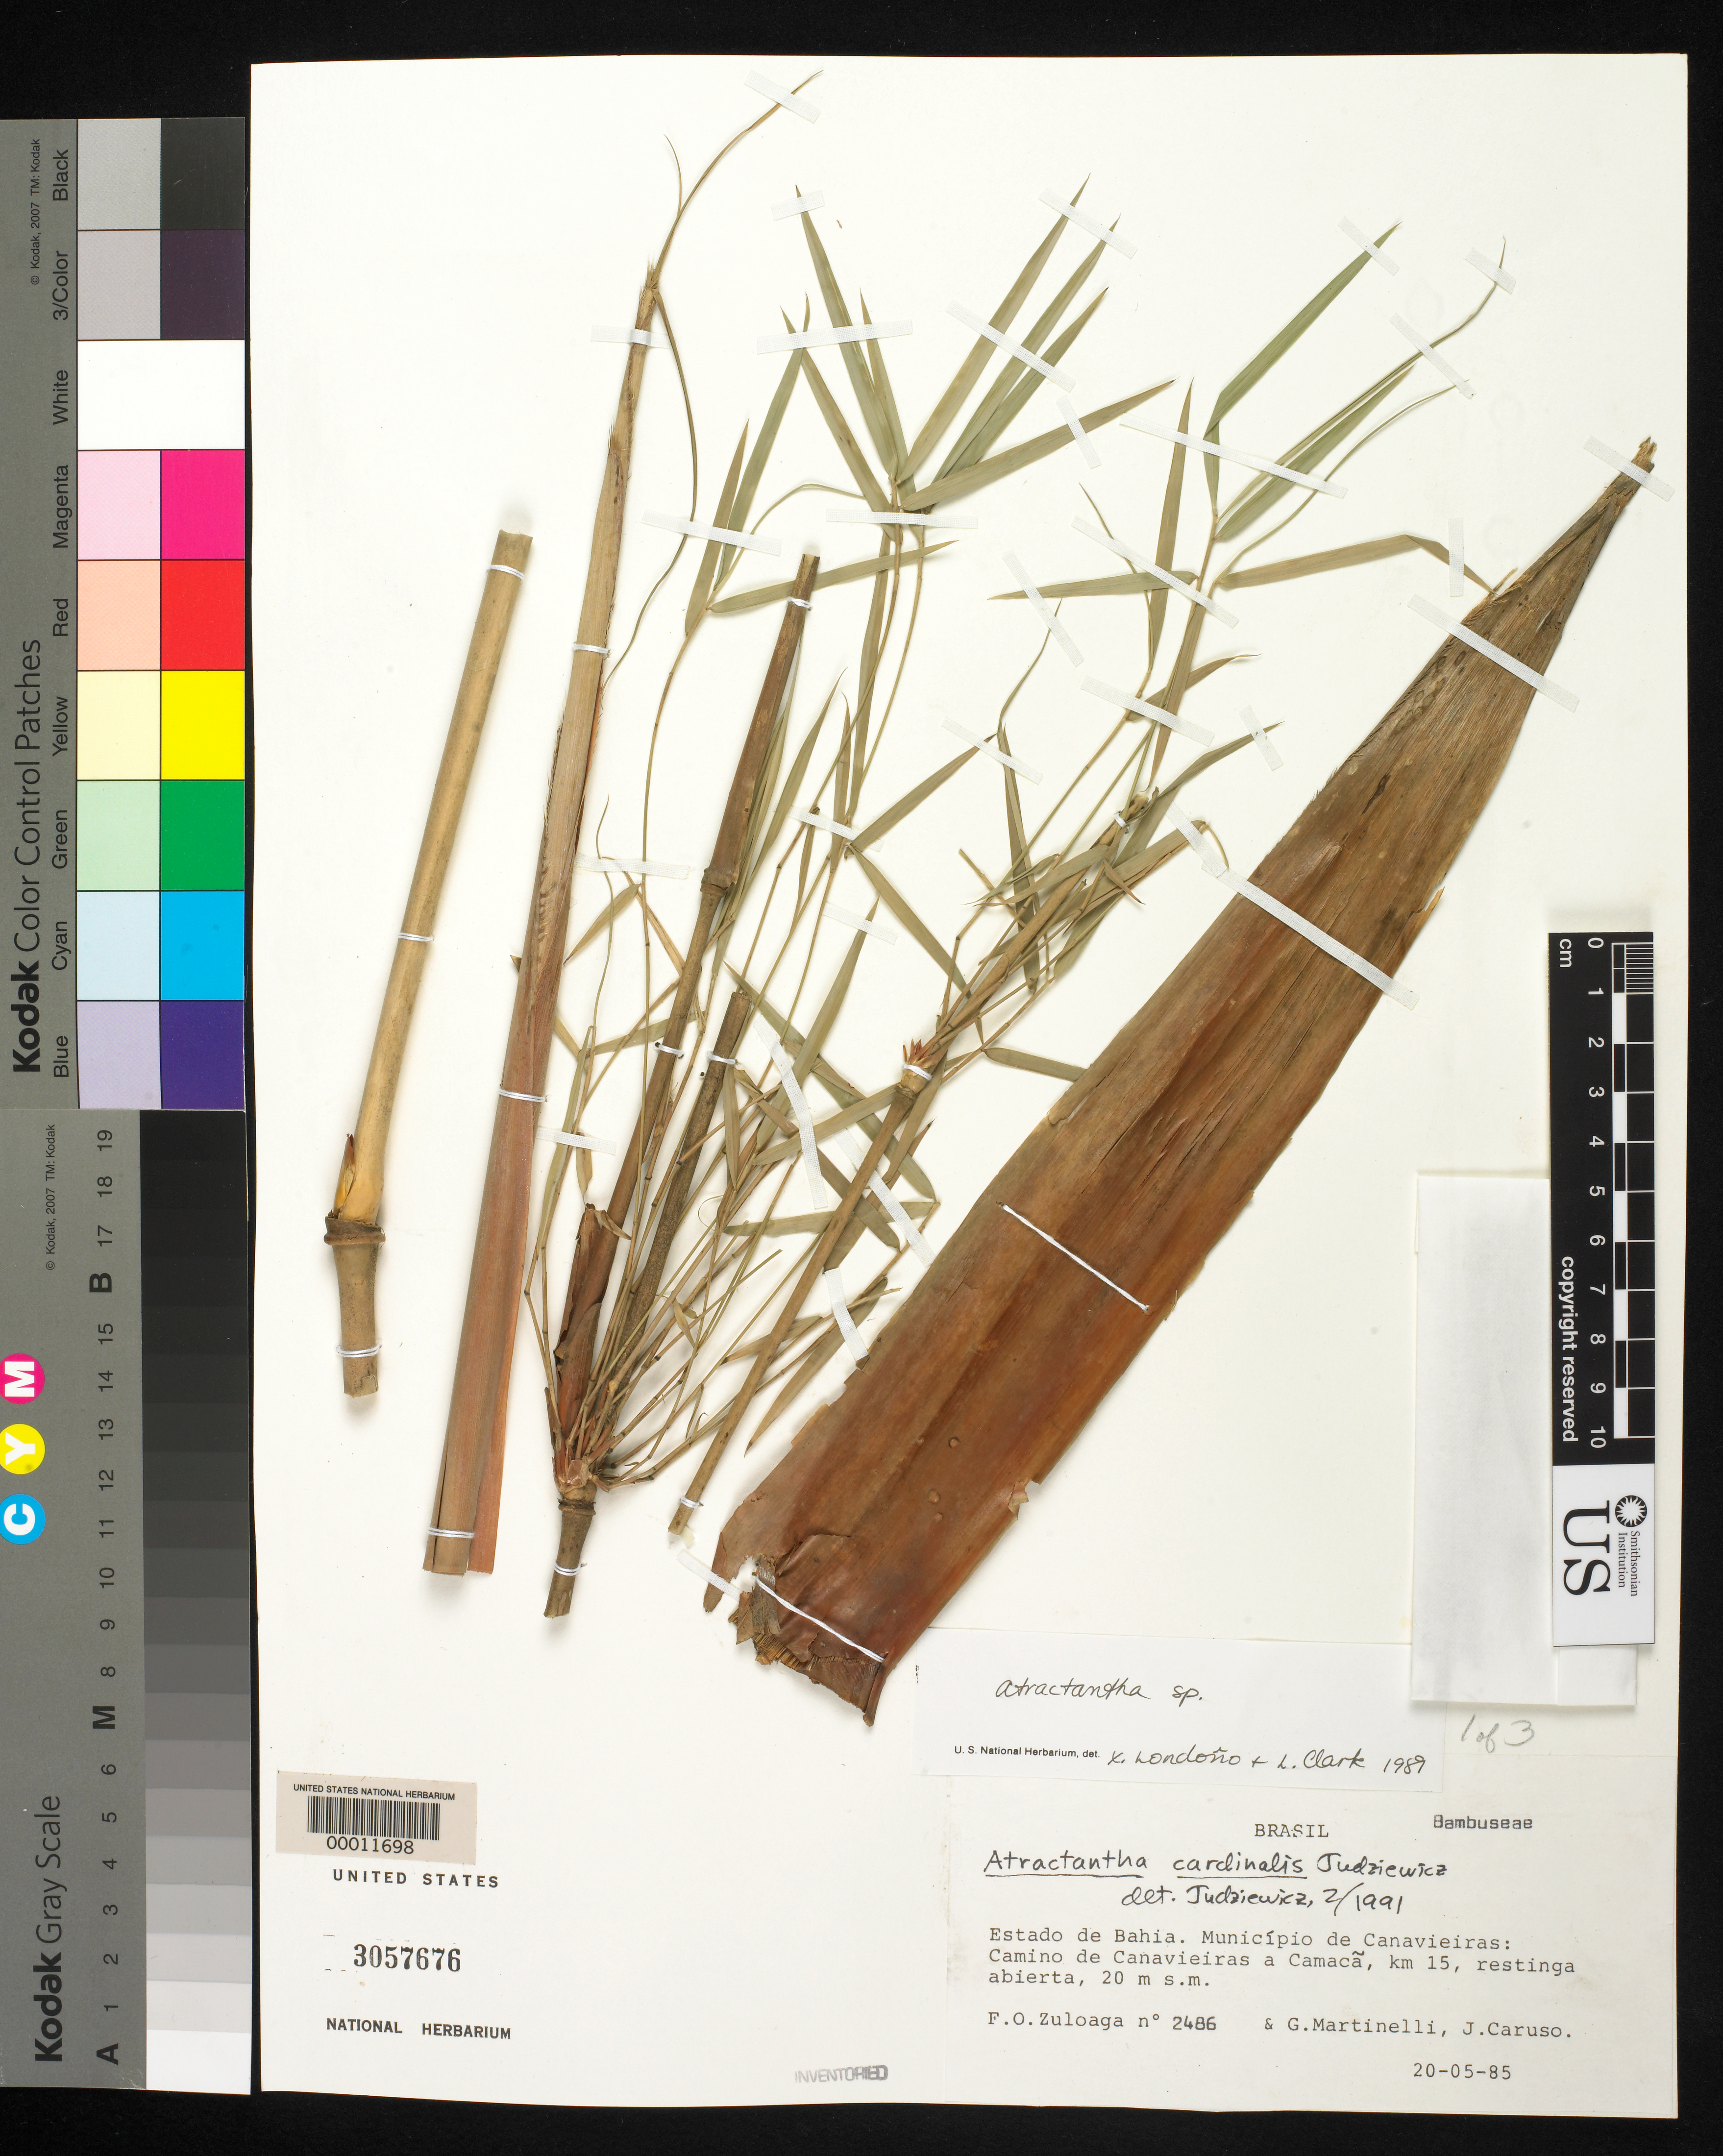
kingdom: Plantae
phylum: Tracheophyta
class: Liliopsida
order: Poales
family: Poaceae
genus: Atractantha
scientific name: Atractantha cardinalis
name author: Judz.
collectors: F. O. Zuloaga, G. Martinelli & J. Caruso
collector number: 2486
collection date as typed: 20 May 1985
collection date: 1985-05-20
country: Brazil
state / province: Bahia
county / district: Canavieiras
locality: Canavieiras a camaca road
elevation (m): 20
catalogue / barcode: US 3057676